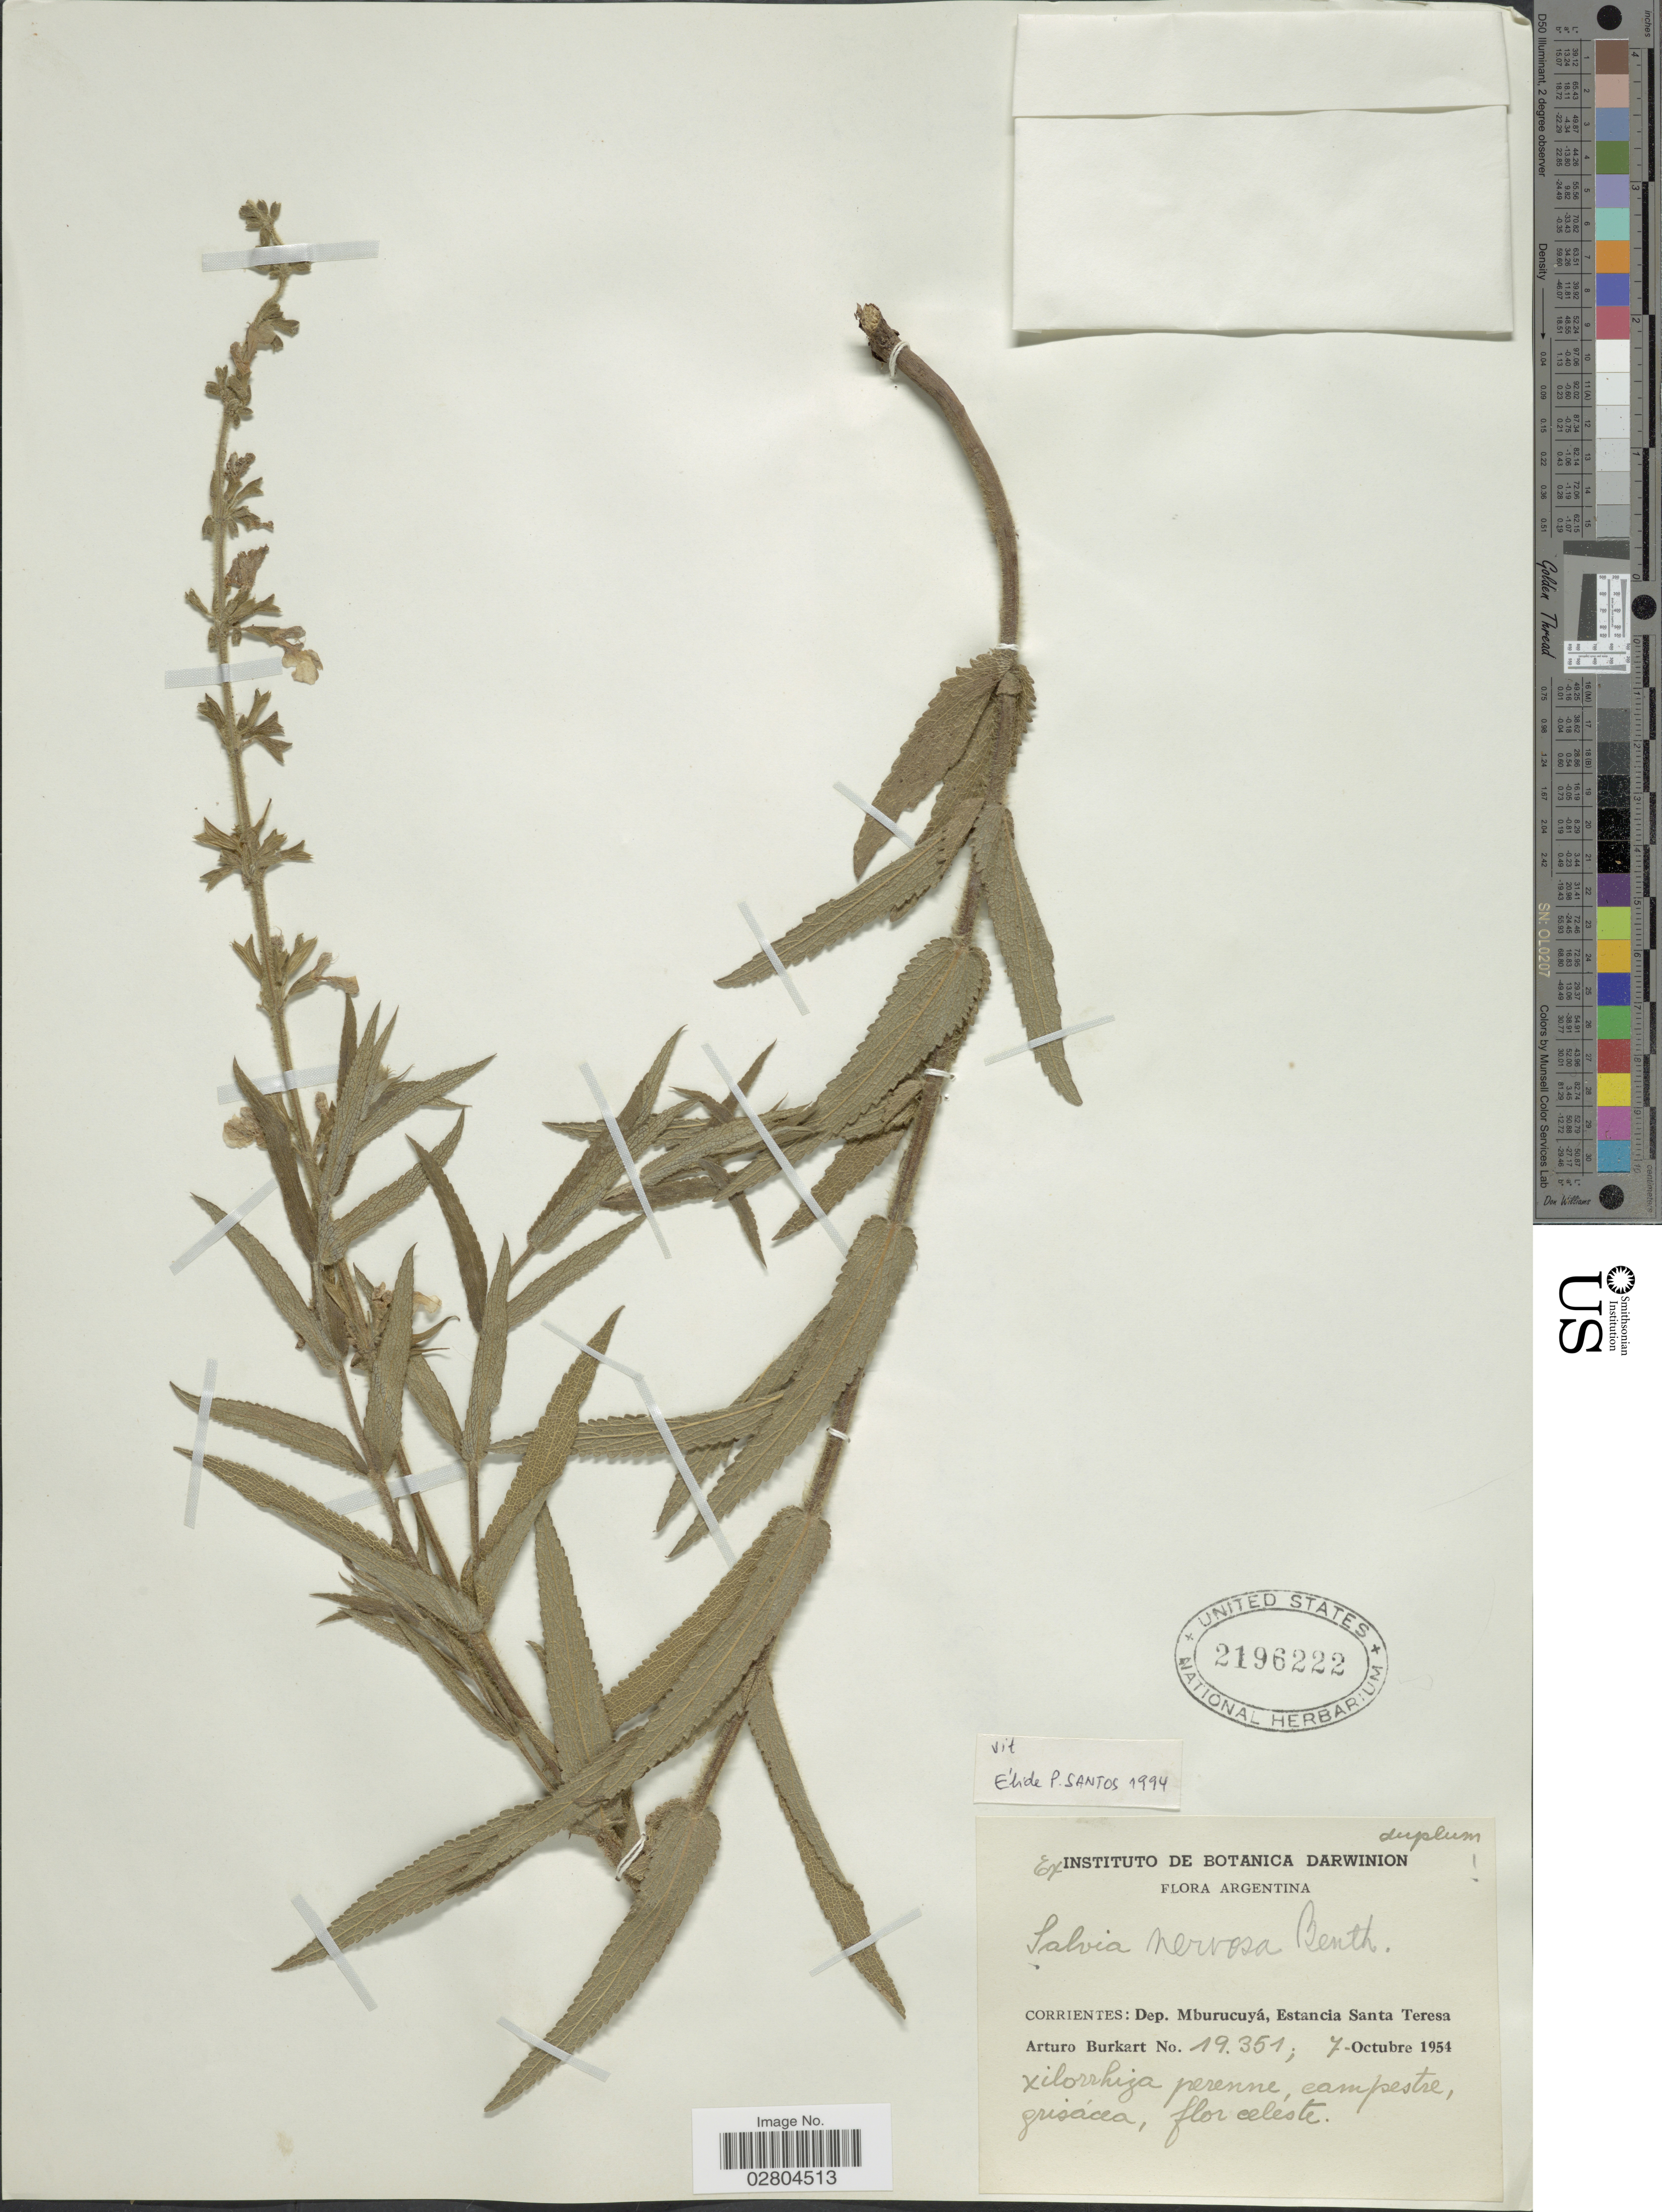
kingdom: Plantae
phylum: Tracheophyta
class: Magnoliopsida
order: Lamiales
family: Lamiaceae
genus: Salvia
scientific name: Salvia nervosa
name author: Benth.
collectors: A. E. Burkart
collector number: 19351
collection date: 1954-10-07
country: Argentina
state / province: Corrientes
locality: Dep. Mburucuyá, Estancia Santa Teresa.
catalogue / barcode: US 2196222